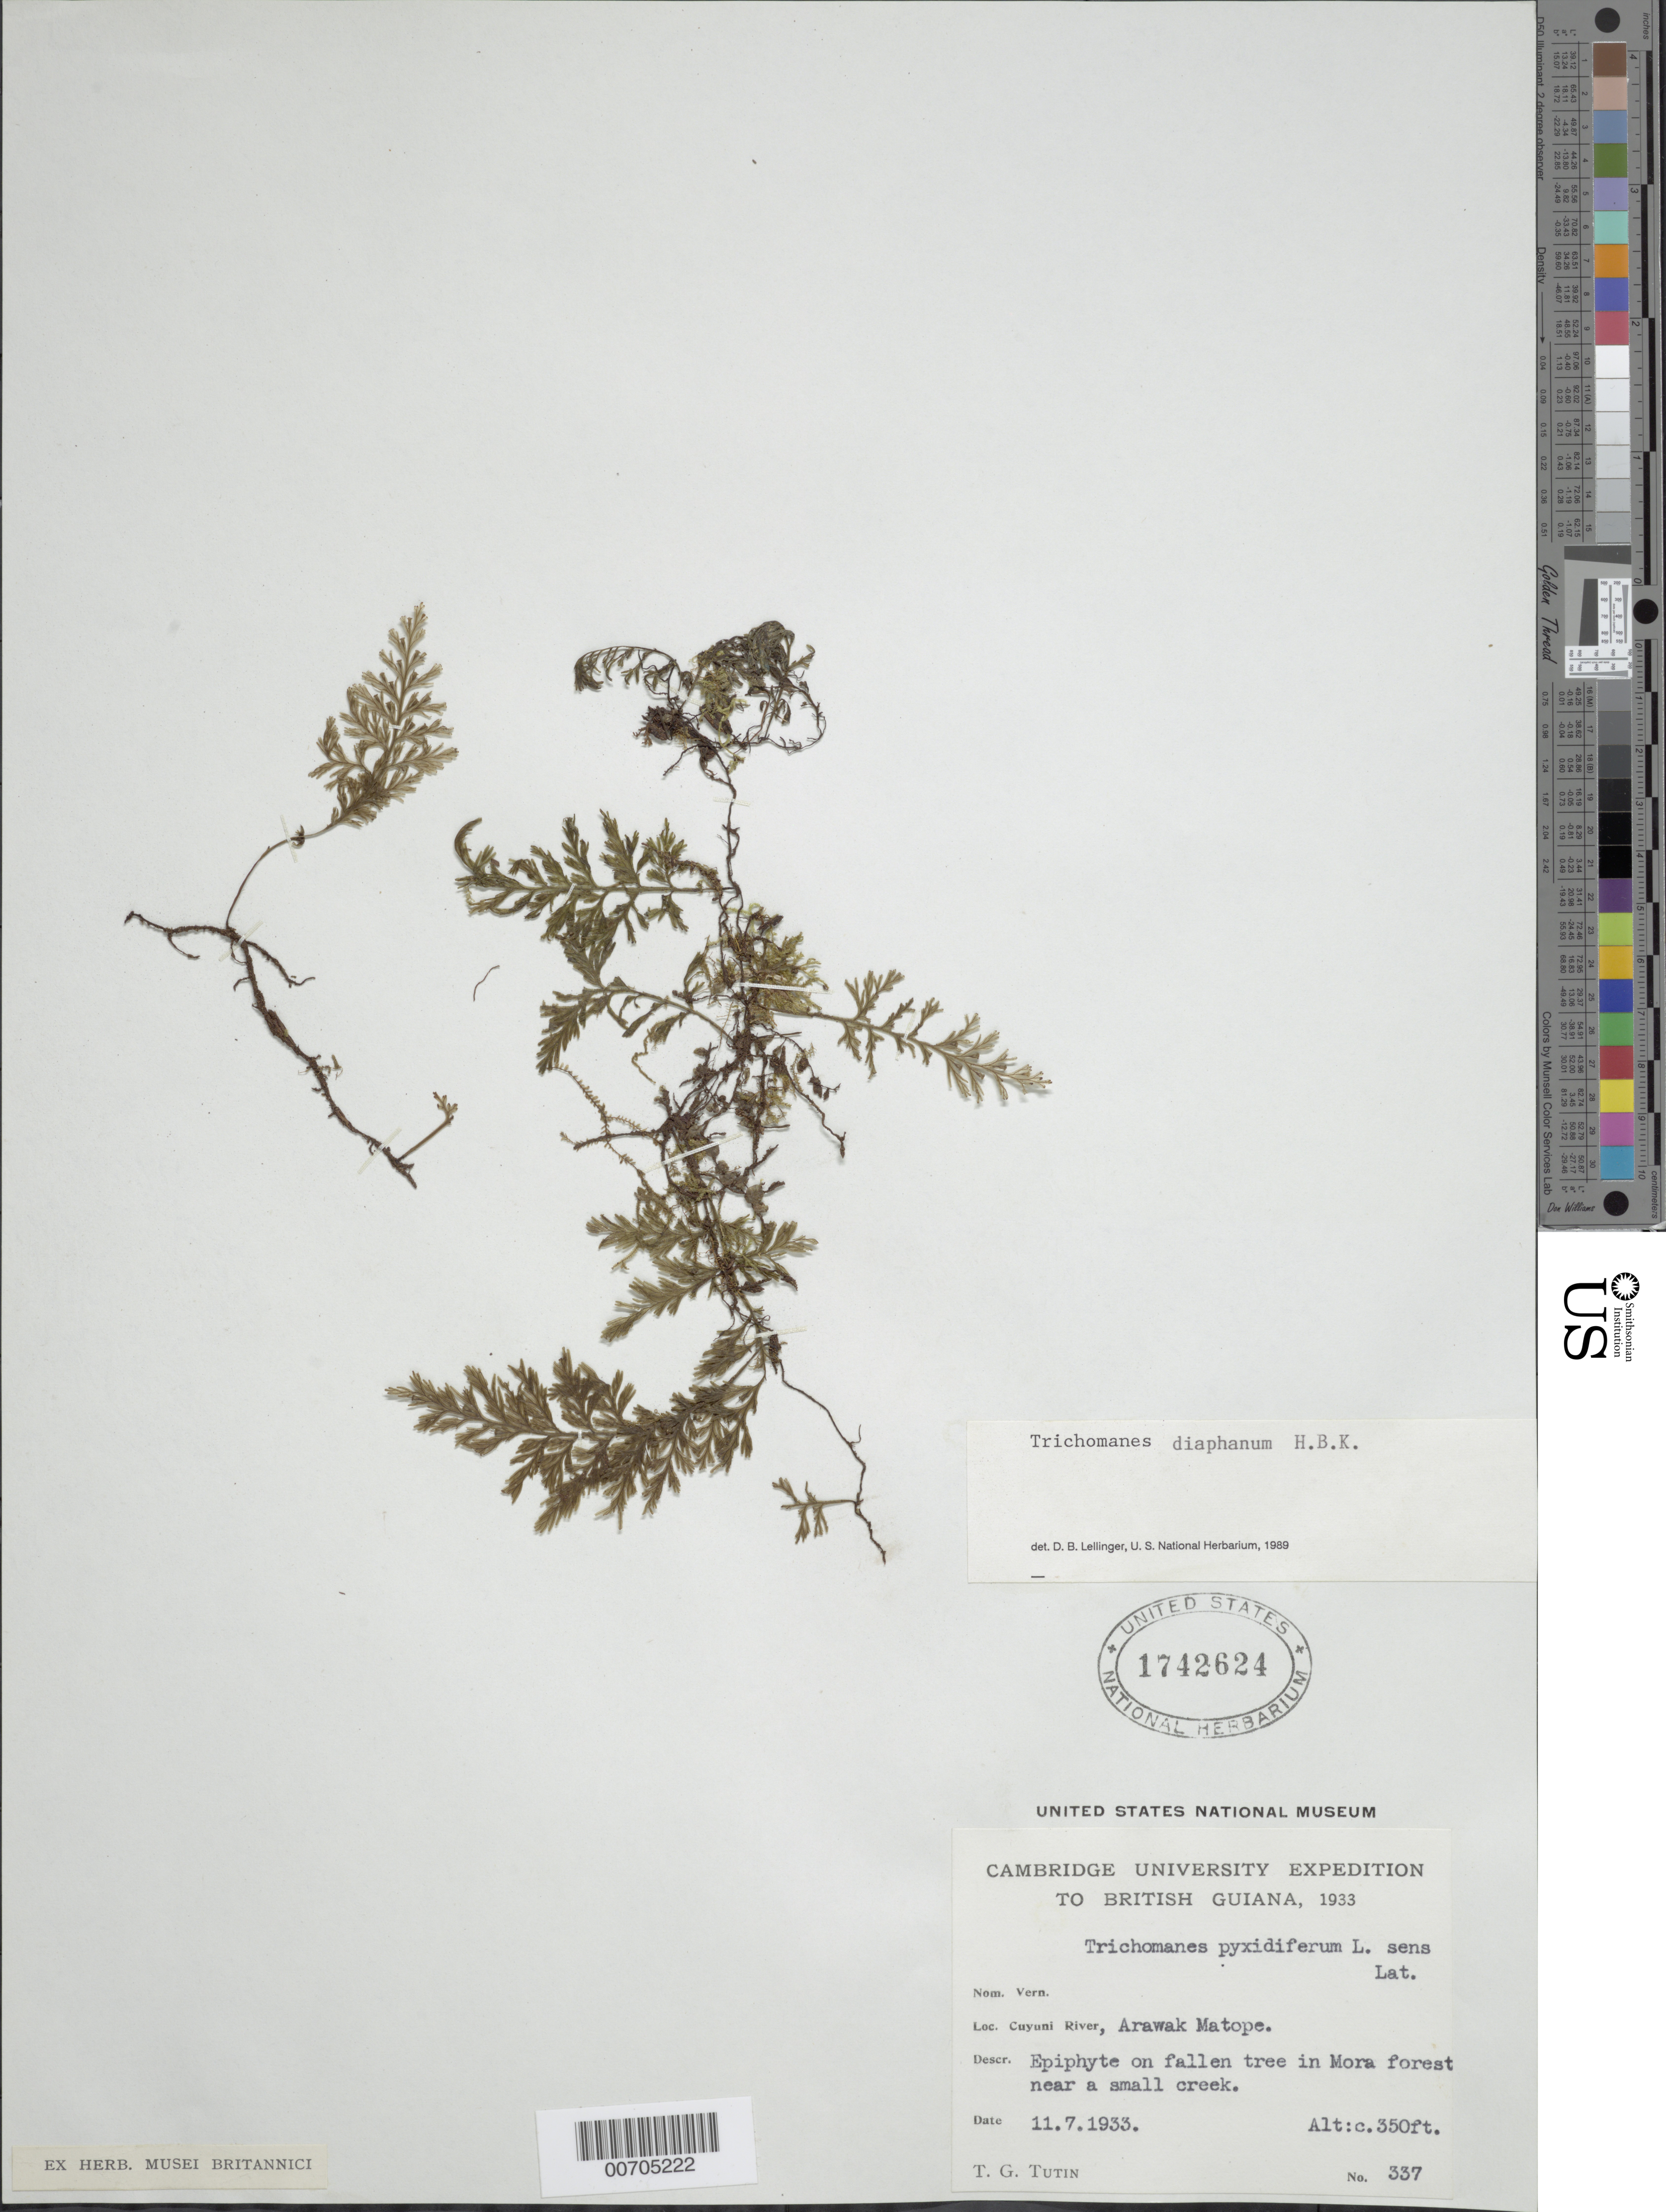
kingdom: Plantae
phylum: Tracheophyta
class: Polypodiopsida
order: Hymenophyllales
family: Hymenophyllaceae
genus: Polyphlebium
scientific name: Polyphlebium diaphanum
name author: (Kunth) Ebihara & Dubuisson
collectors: T. G. Tutin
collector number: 337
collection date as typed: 11-Jul-33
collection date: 1933-07-11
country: Guyana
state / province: Cuyuni-Mazaruni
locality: Arawak Matope, Cuyuni R.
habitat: Mora forest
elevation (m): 91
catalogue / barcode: US 1742624